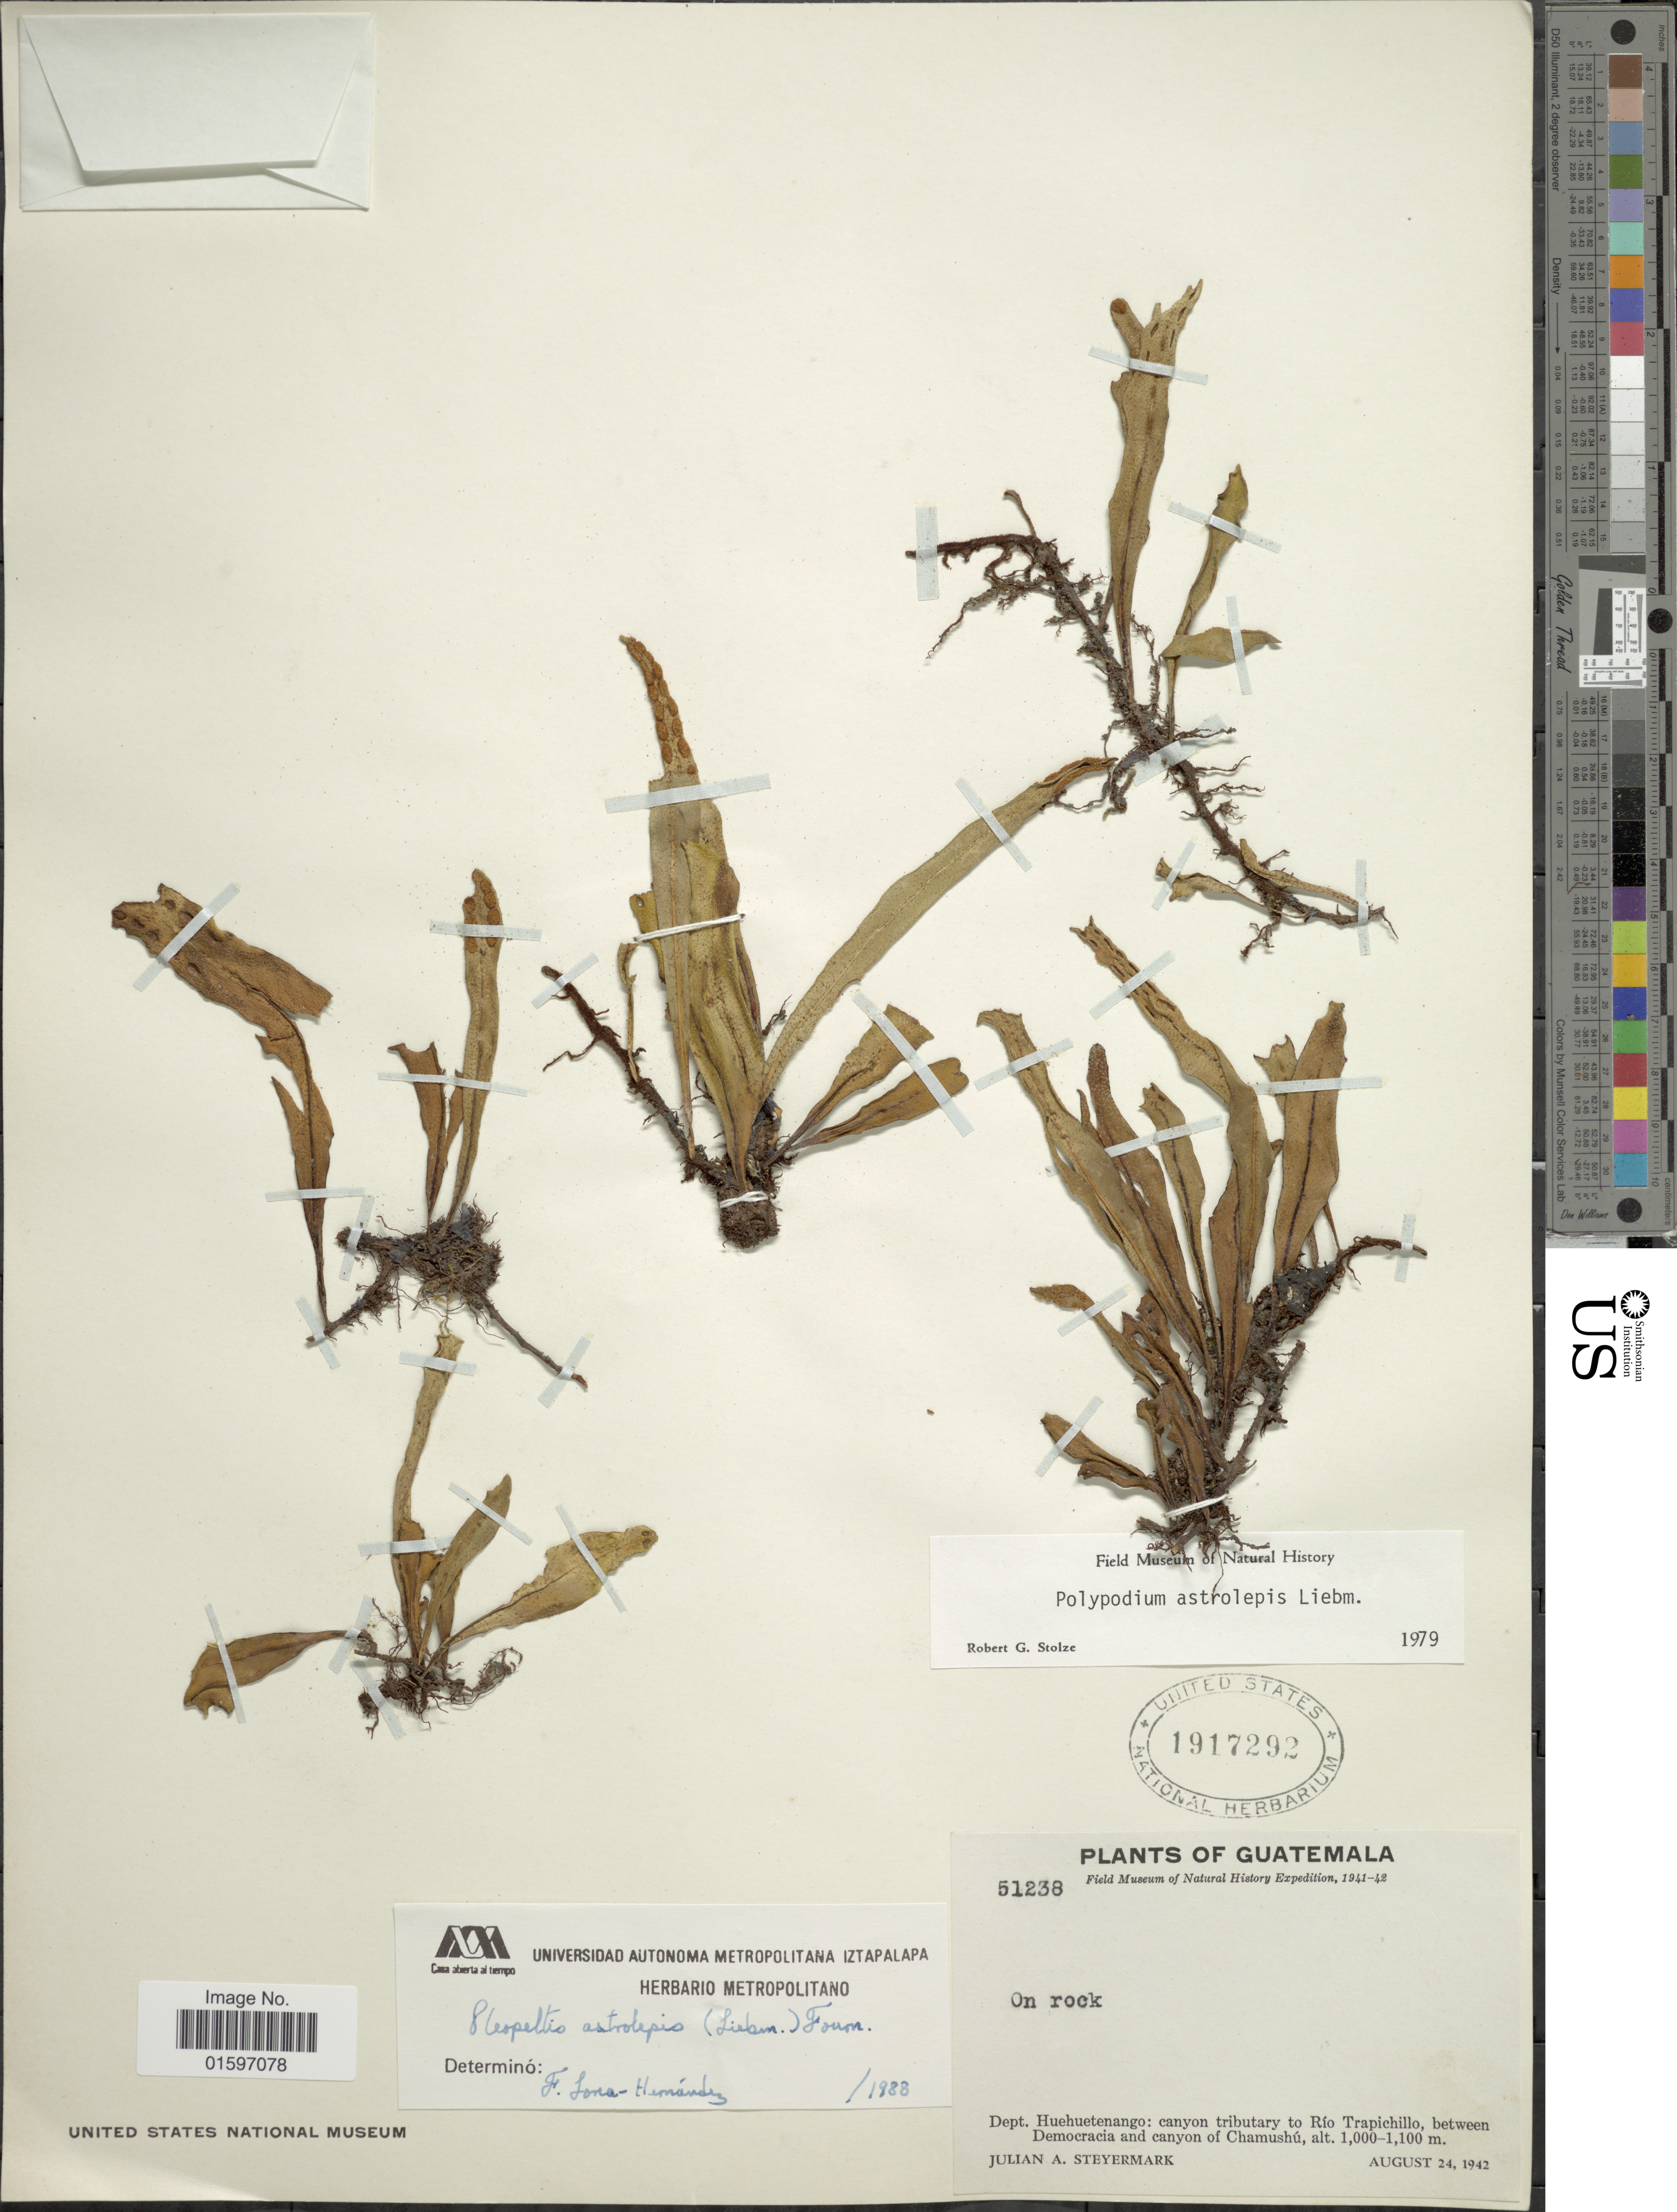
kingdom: Plantae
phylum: Tracheophyta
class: Polypodiopsida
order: Polypodiales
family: Polypodiaceae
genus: Pleopeltis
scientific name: Pleopeltis astrolepis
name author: (Liebm.) E. Fourn.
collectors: J. Steyermark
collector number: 51238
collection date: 1942-08-24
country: Guatemala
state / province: Huehuetenango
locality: Guatemala, on rock, Dept. Huehuetenango: canyon tributary to Río Trapichillo, between Democracia and canyon of Chamushú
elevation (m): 1000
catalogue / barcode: US 1917292